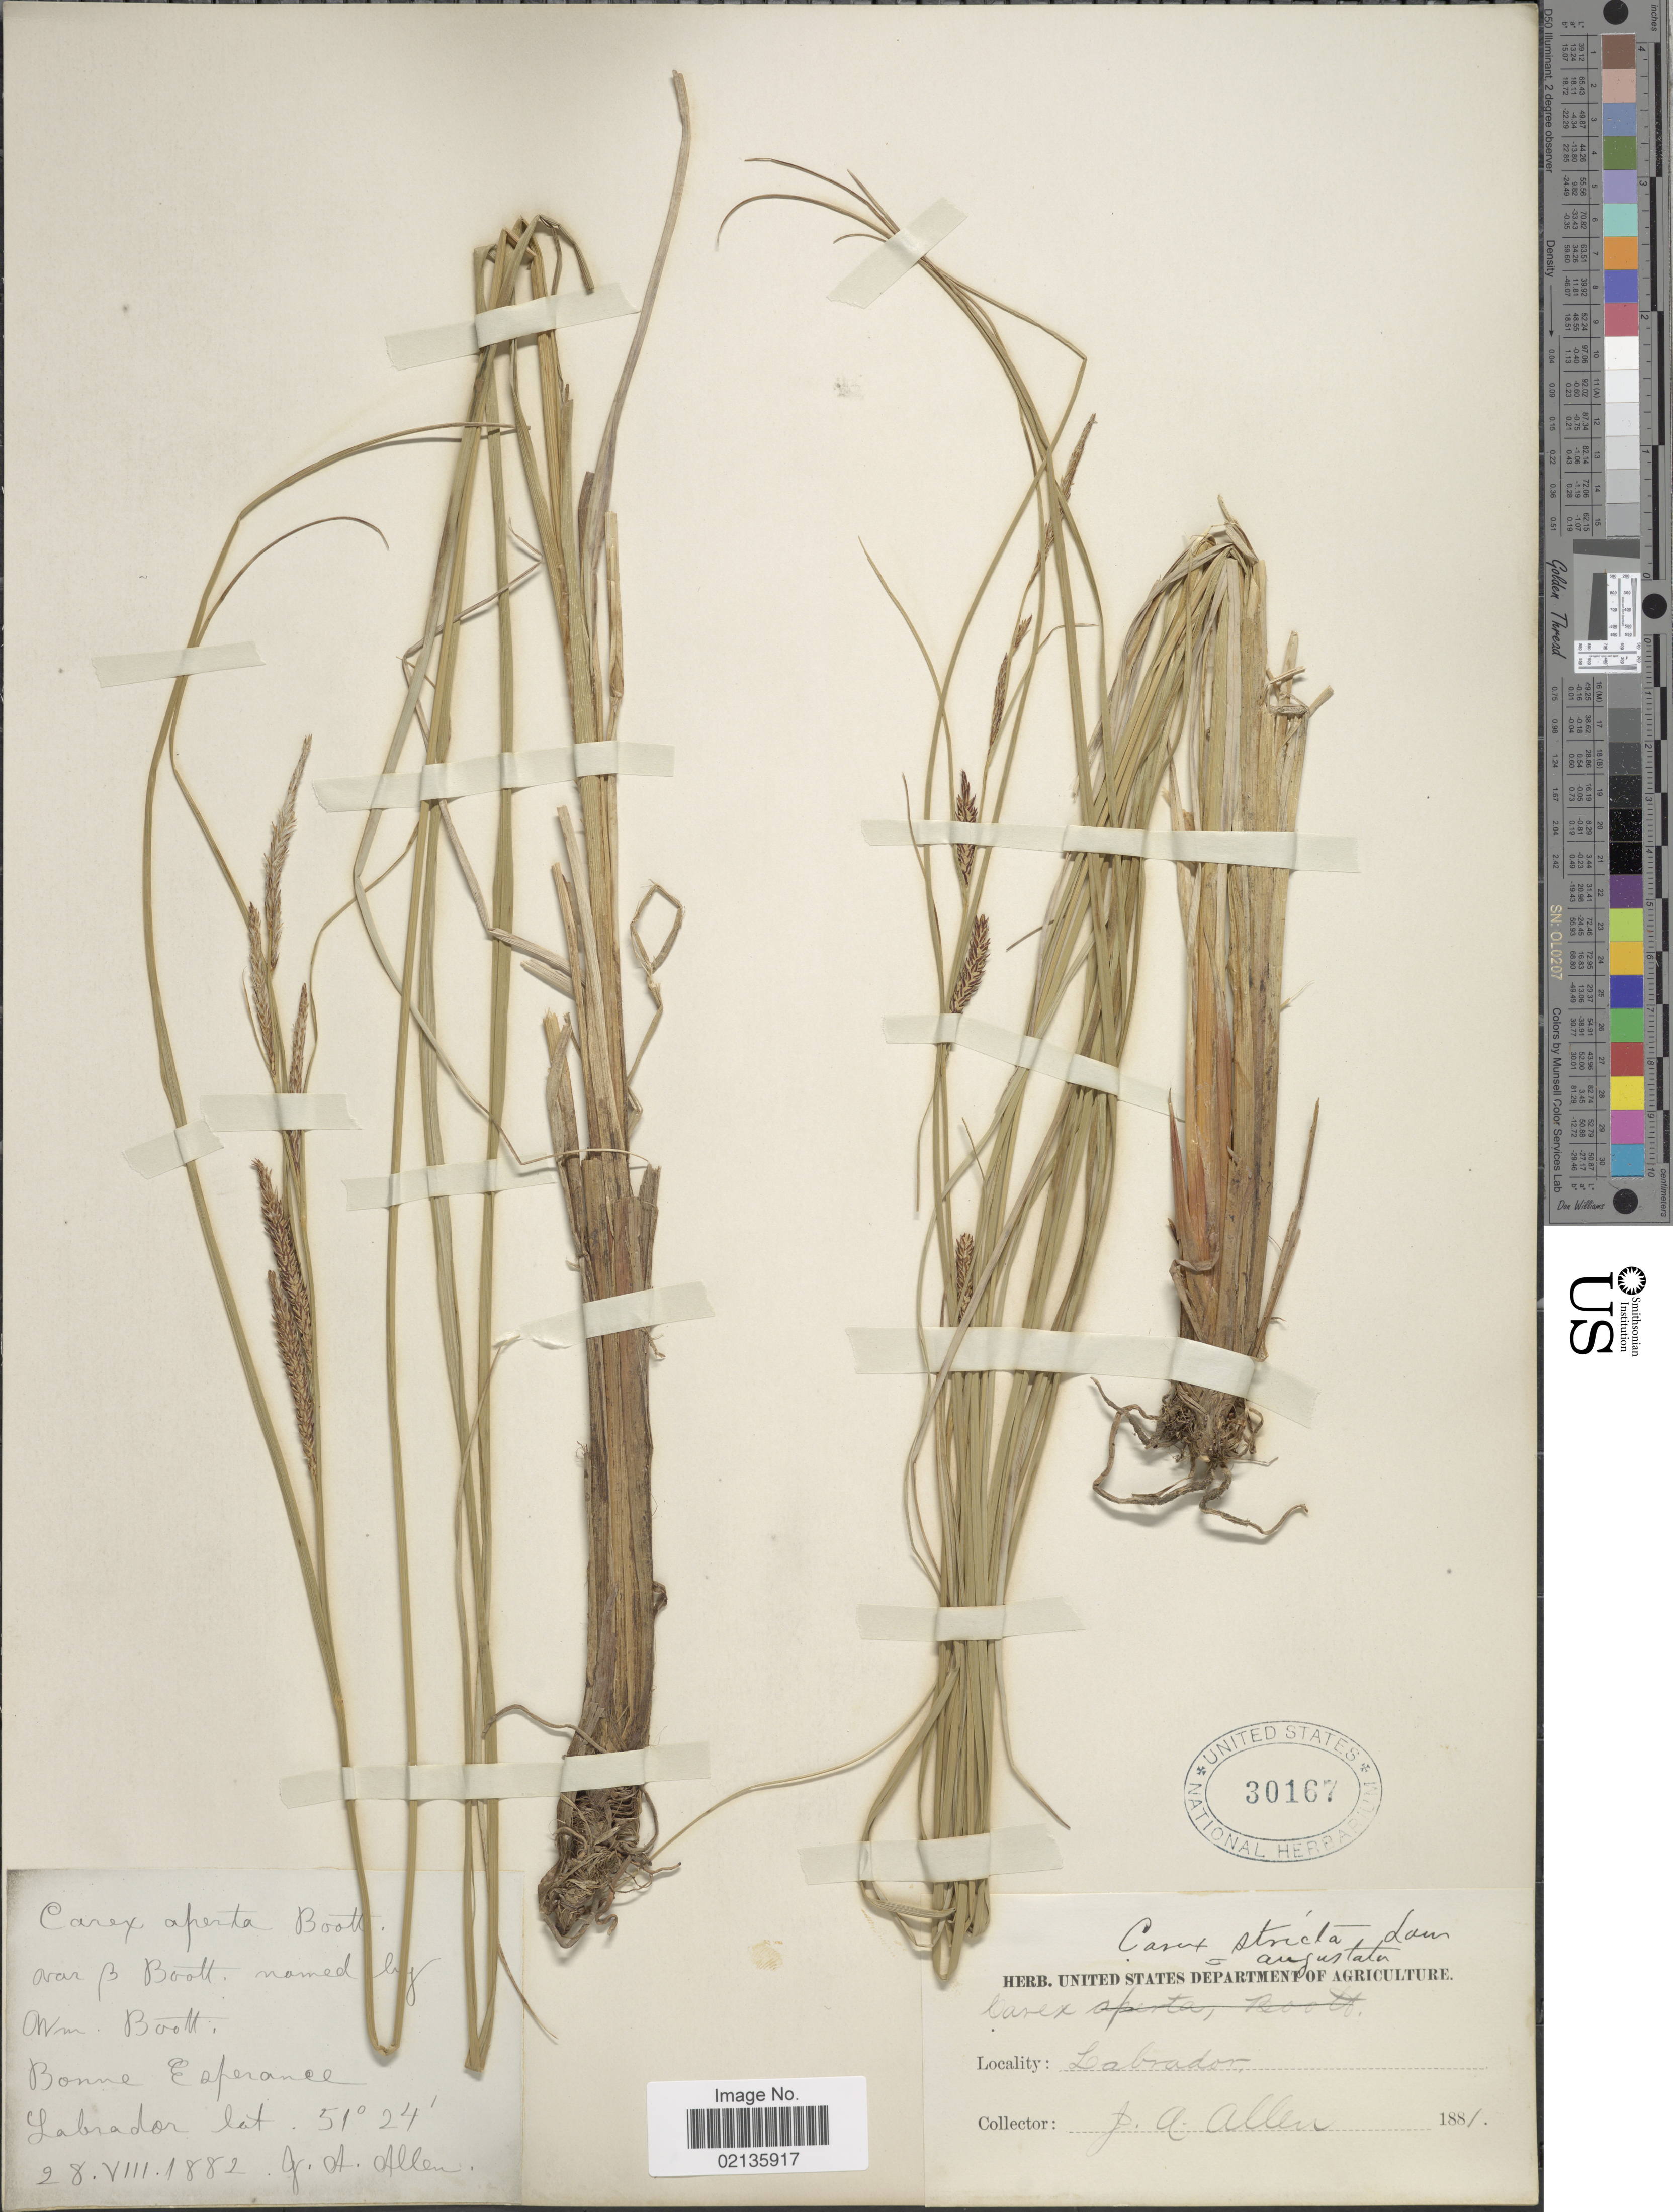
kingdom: Plantae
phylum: Tracheophyta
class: Liliopsida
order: Poales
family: Cyperaceae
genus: Carex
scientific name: Carex stricta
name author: Lam.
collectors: P. Allen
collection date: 1882-08-28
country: Canada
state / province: Newfoundland and Labrador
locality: Labrador, Bonne Esperance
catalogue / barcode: US 30167